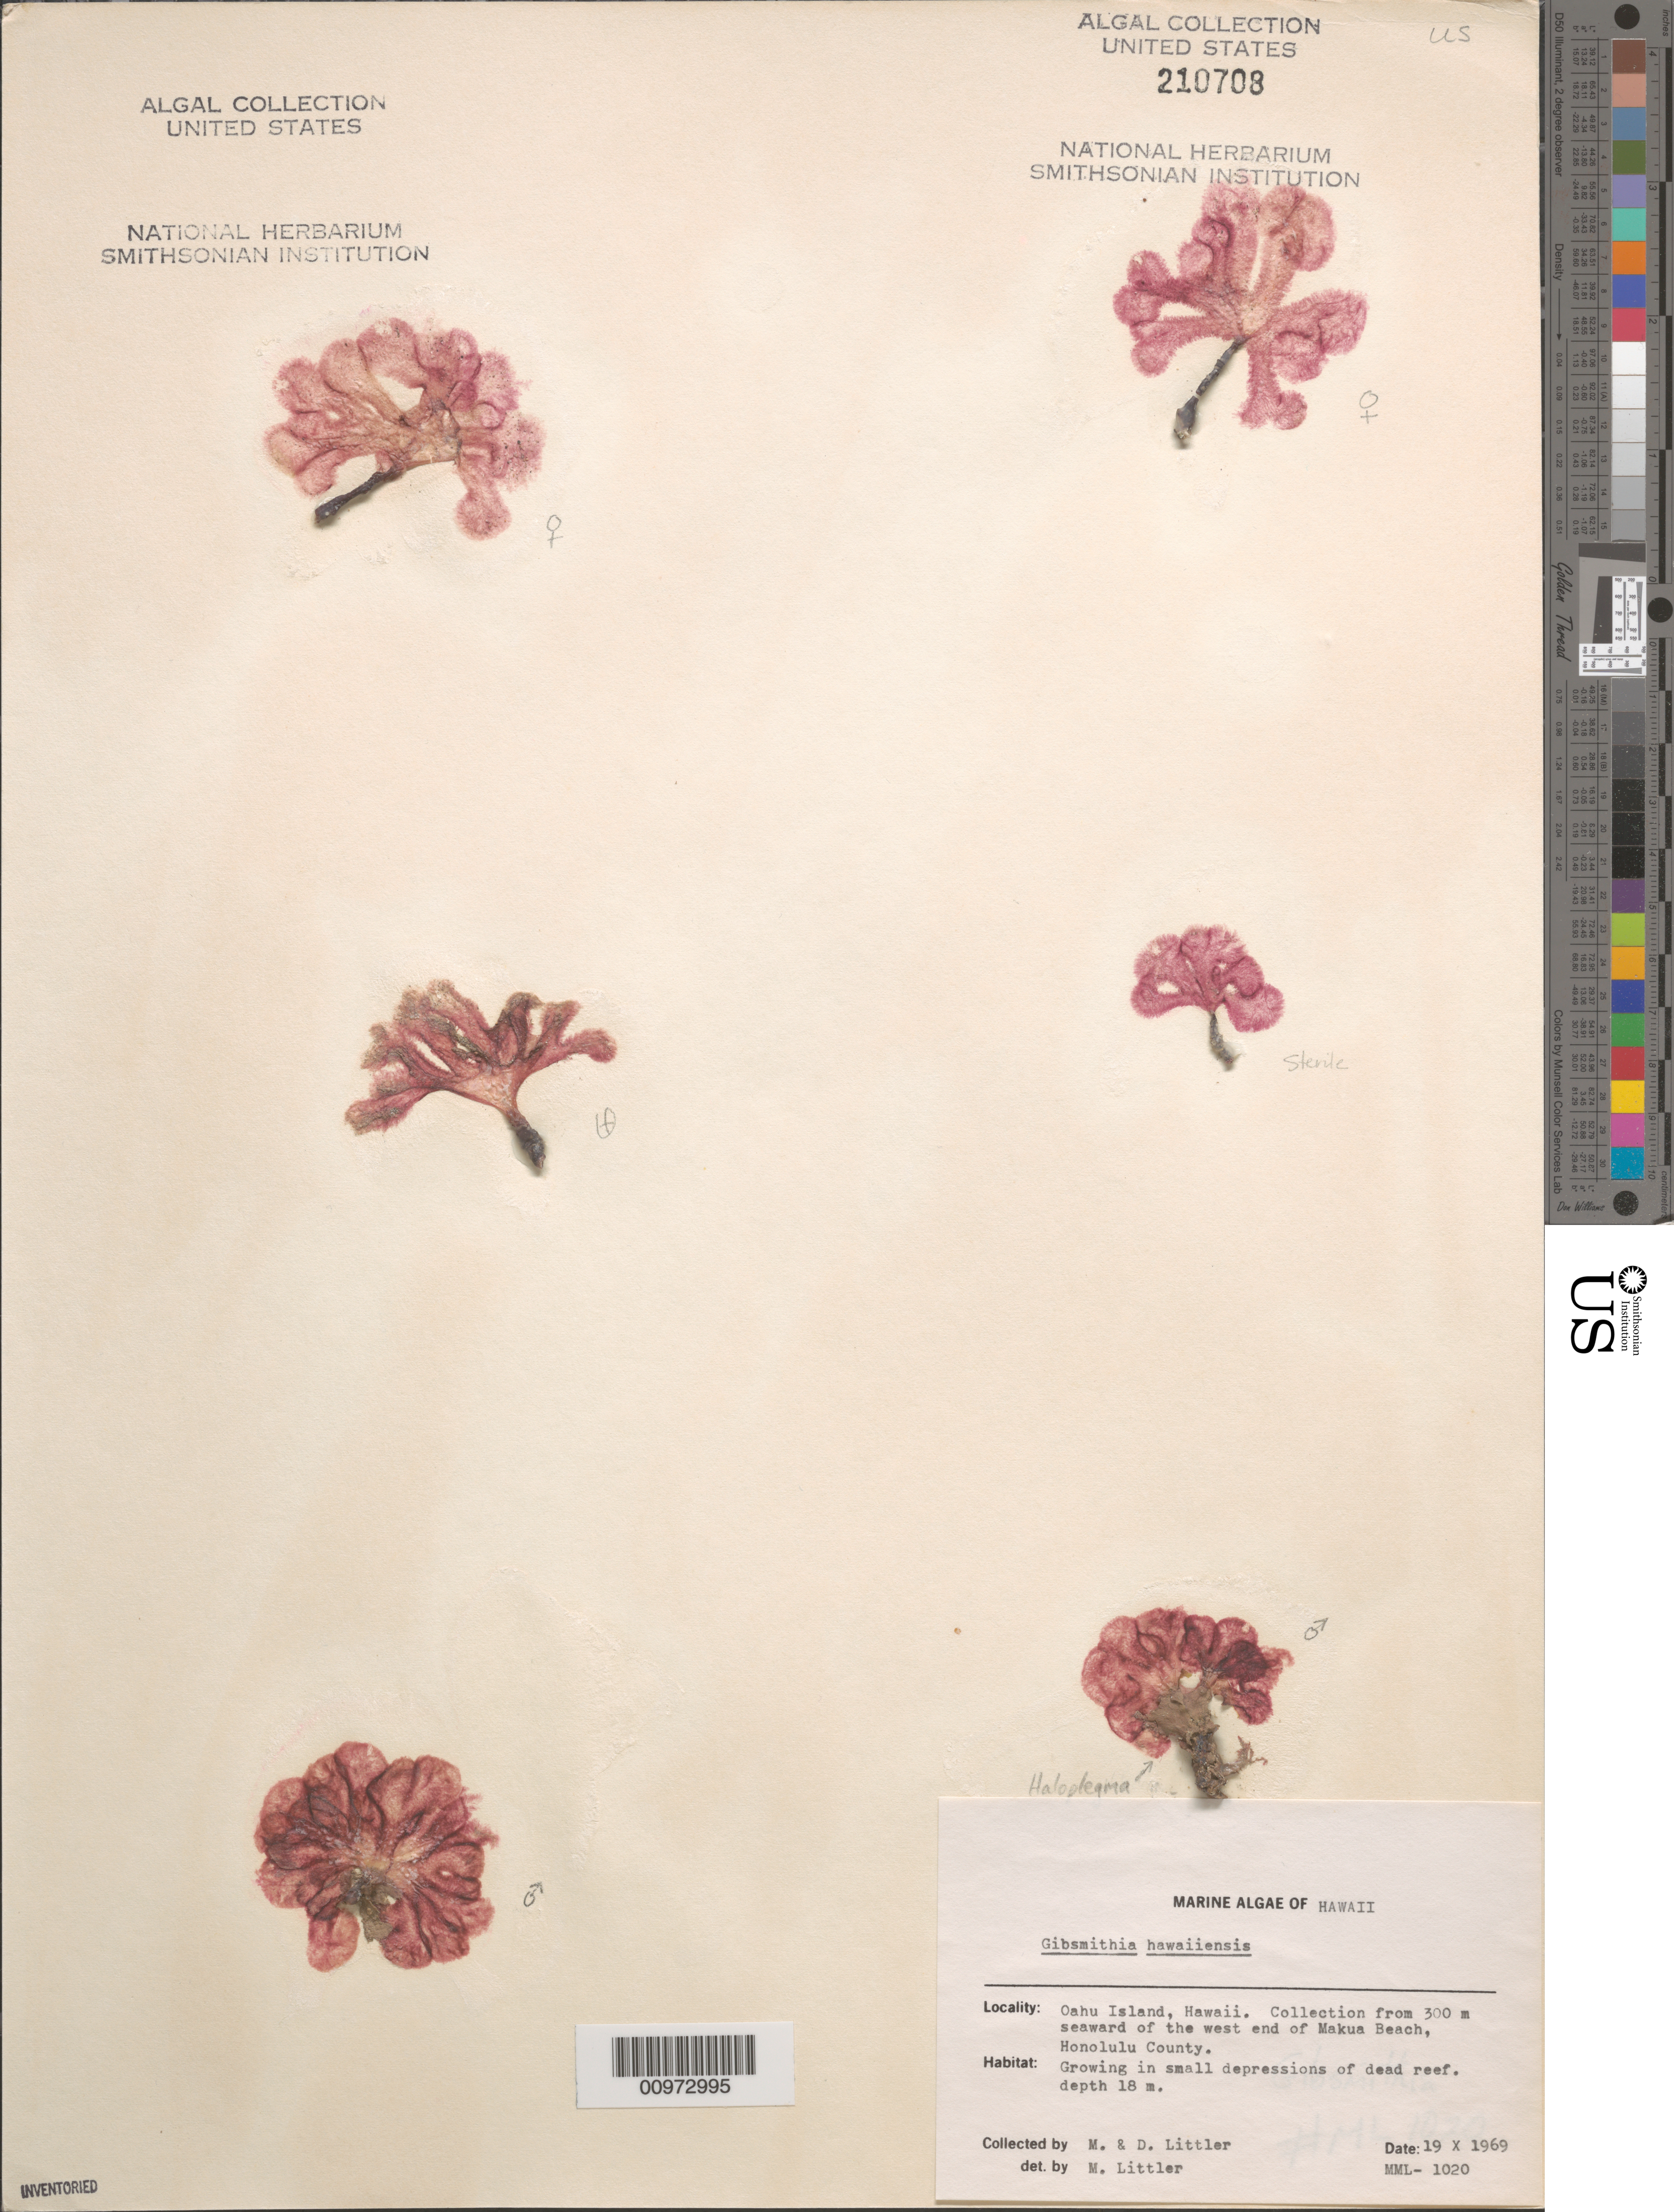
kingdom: Plantae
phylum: Rhodophyta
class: Florideophyceae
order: Gigartinales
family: Dumontiaceae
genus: Gibsmithia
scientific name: Gibsmithia hawaiiensis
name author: Doty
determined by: Littler, M. M.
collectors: M. M. Littler & D. S. Littler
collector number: ML-1020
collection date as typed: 19 Oct 1969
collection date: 1969-10-19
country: United States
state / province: Hawaii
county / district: Honolulu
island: Oahu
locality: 300 m seaward of west end of Makua Beach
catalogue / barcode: US 210708